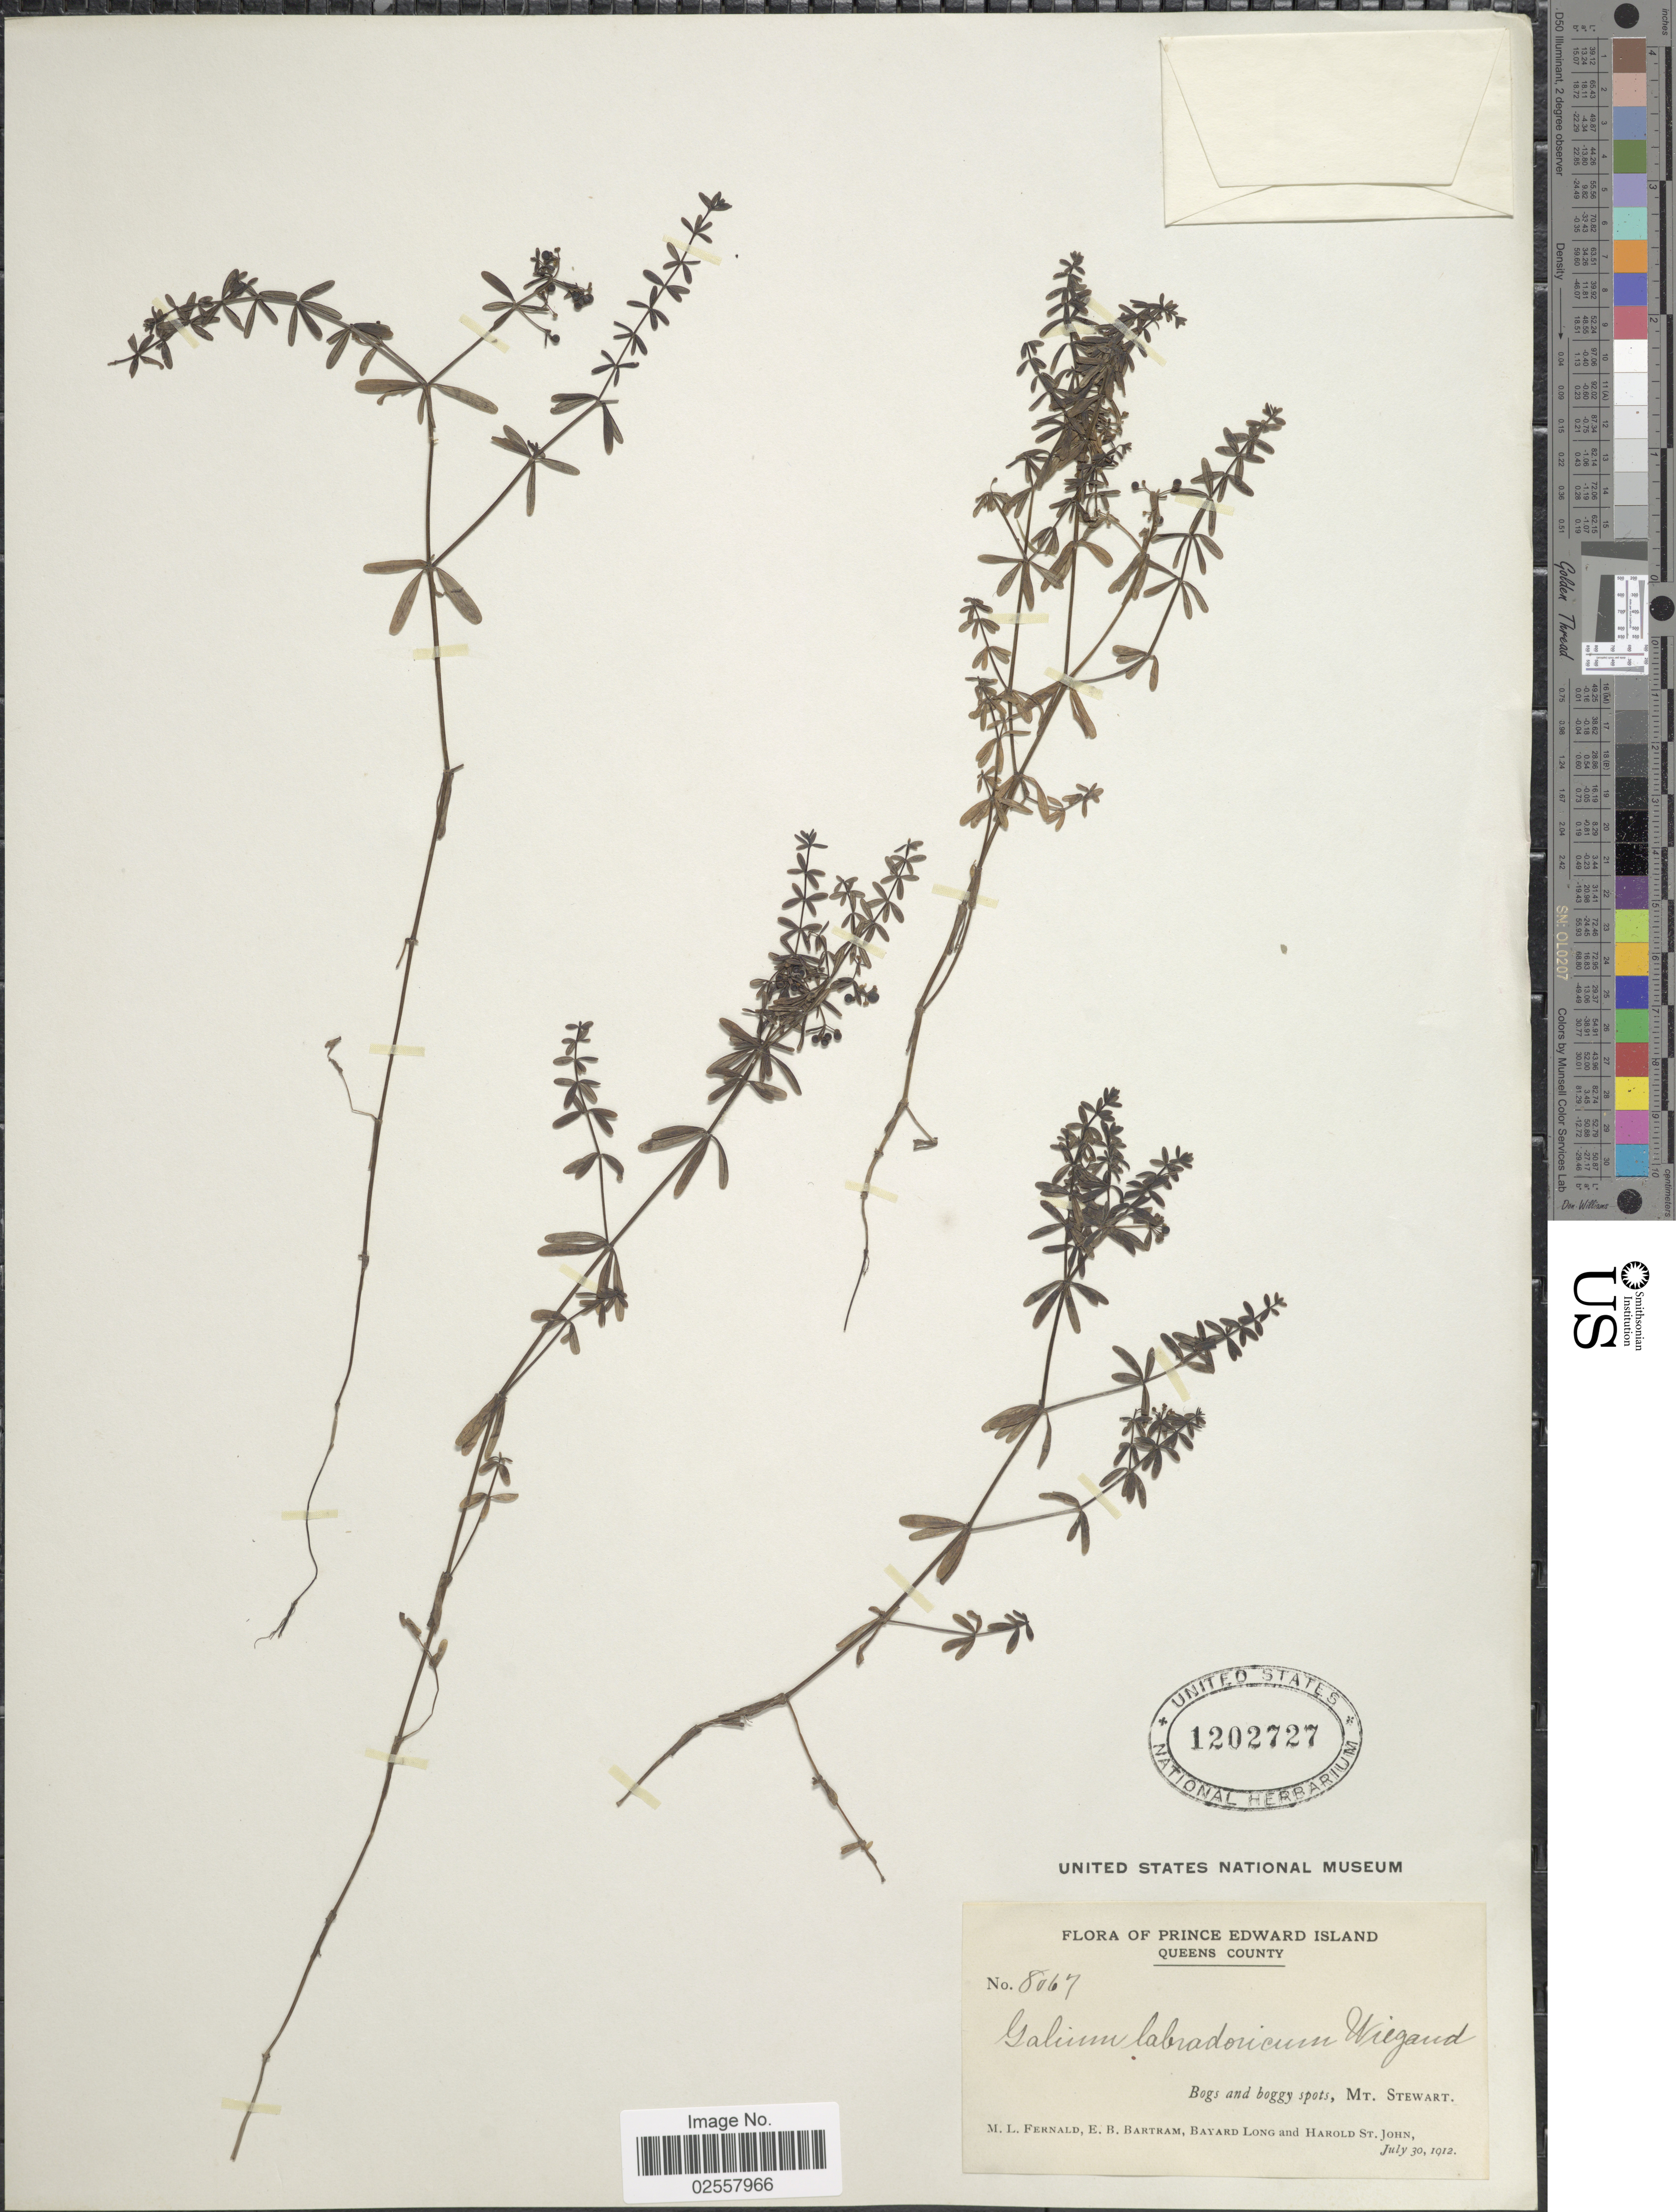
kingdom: Plantae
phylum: Tracheophyta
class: Magnoliopsida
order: Gentianales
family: Rubiaceae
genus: Galium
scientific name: Galium labradoricum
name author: (Wiegand) Wiegand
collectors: M. L. Fernald, E. B. Bartram, B. Long & H. St. John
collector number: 8067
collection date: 1912-07-30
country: Canada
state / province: Prince Edward Island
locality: Queens County, Bogs and boggy spots, Mt. Stewart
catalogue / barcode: US 1202727